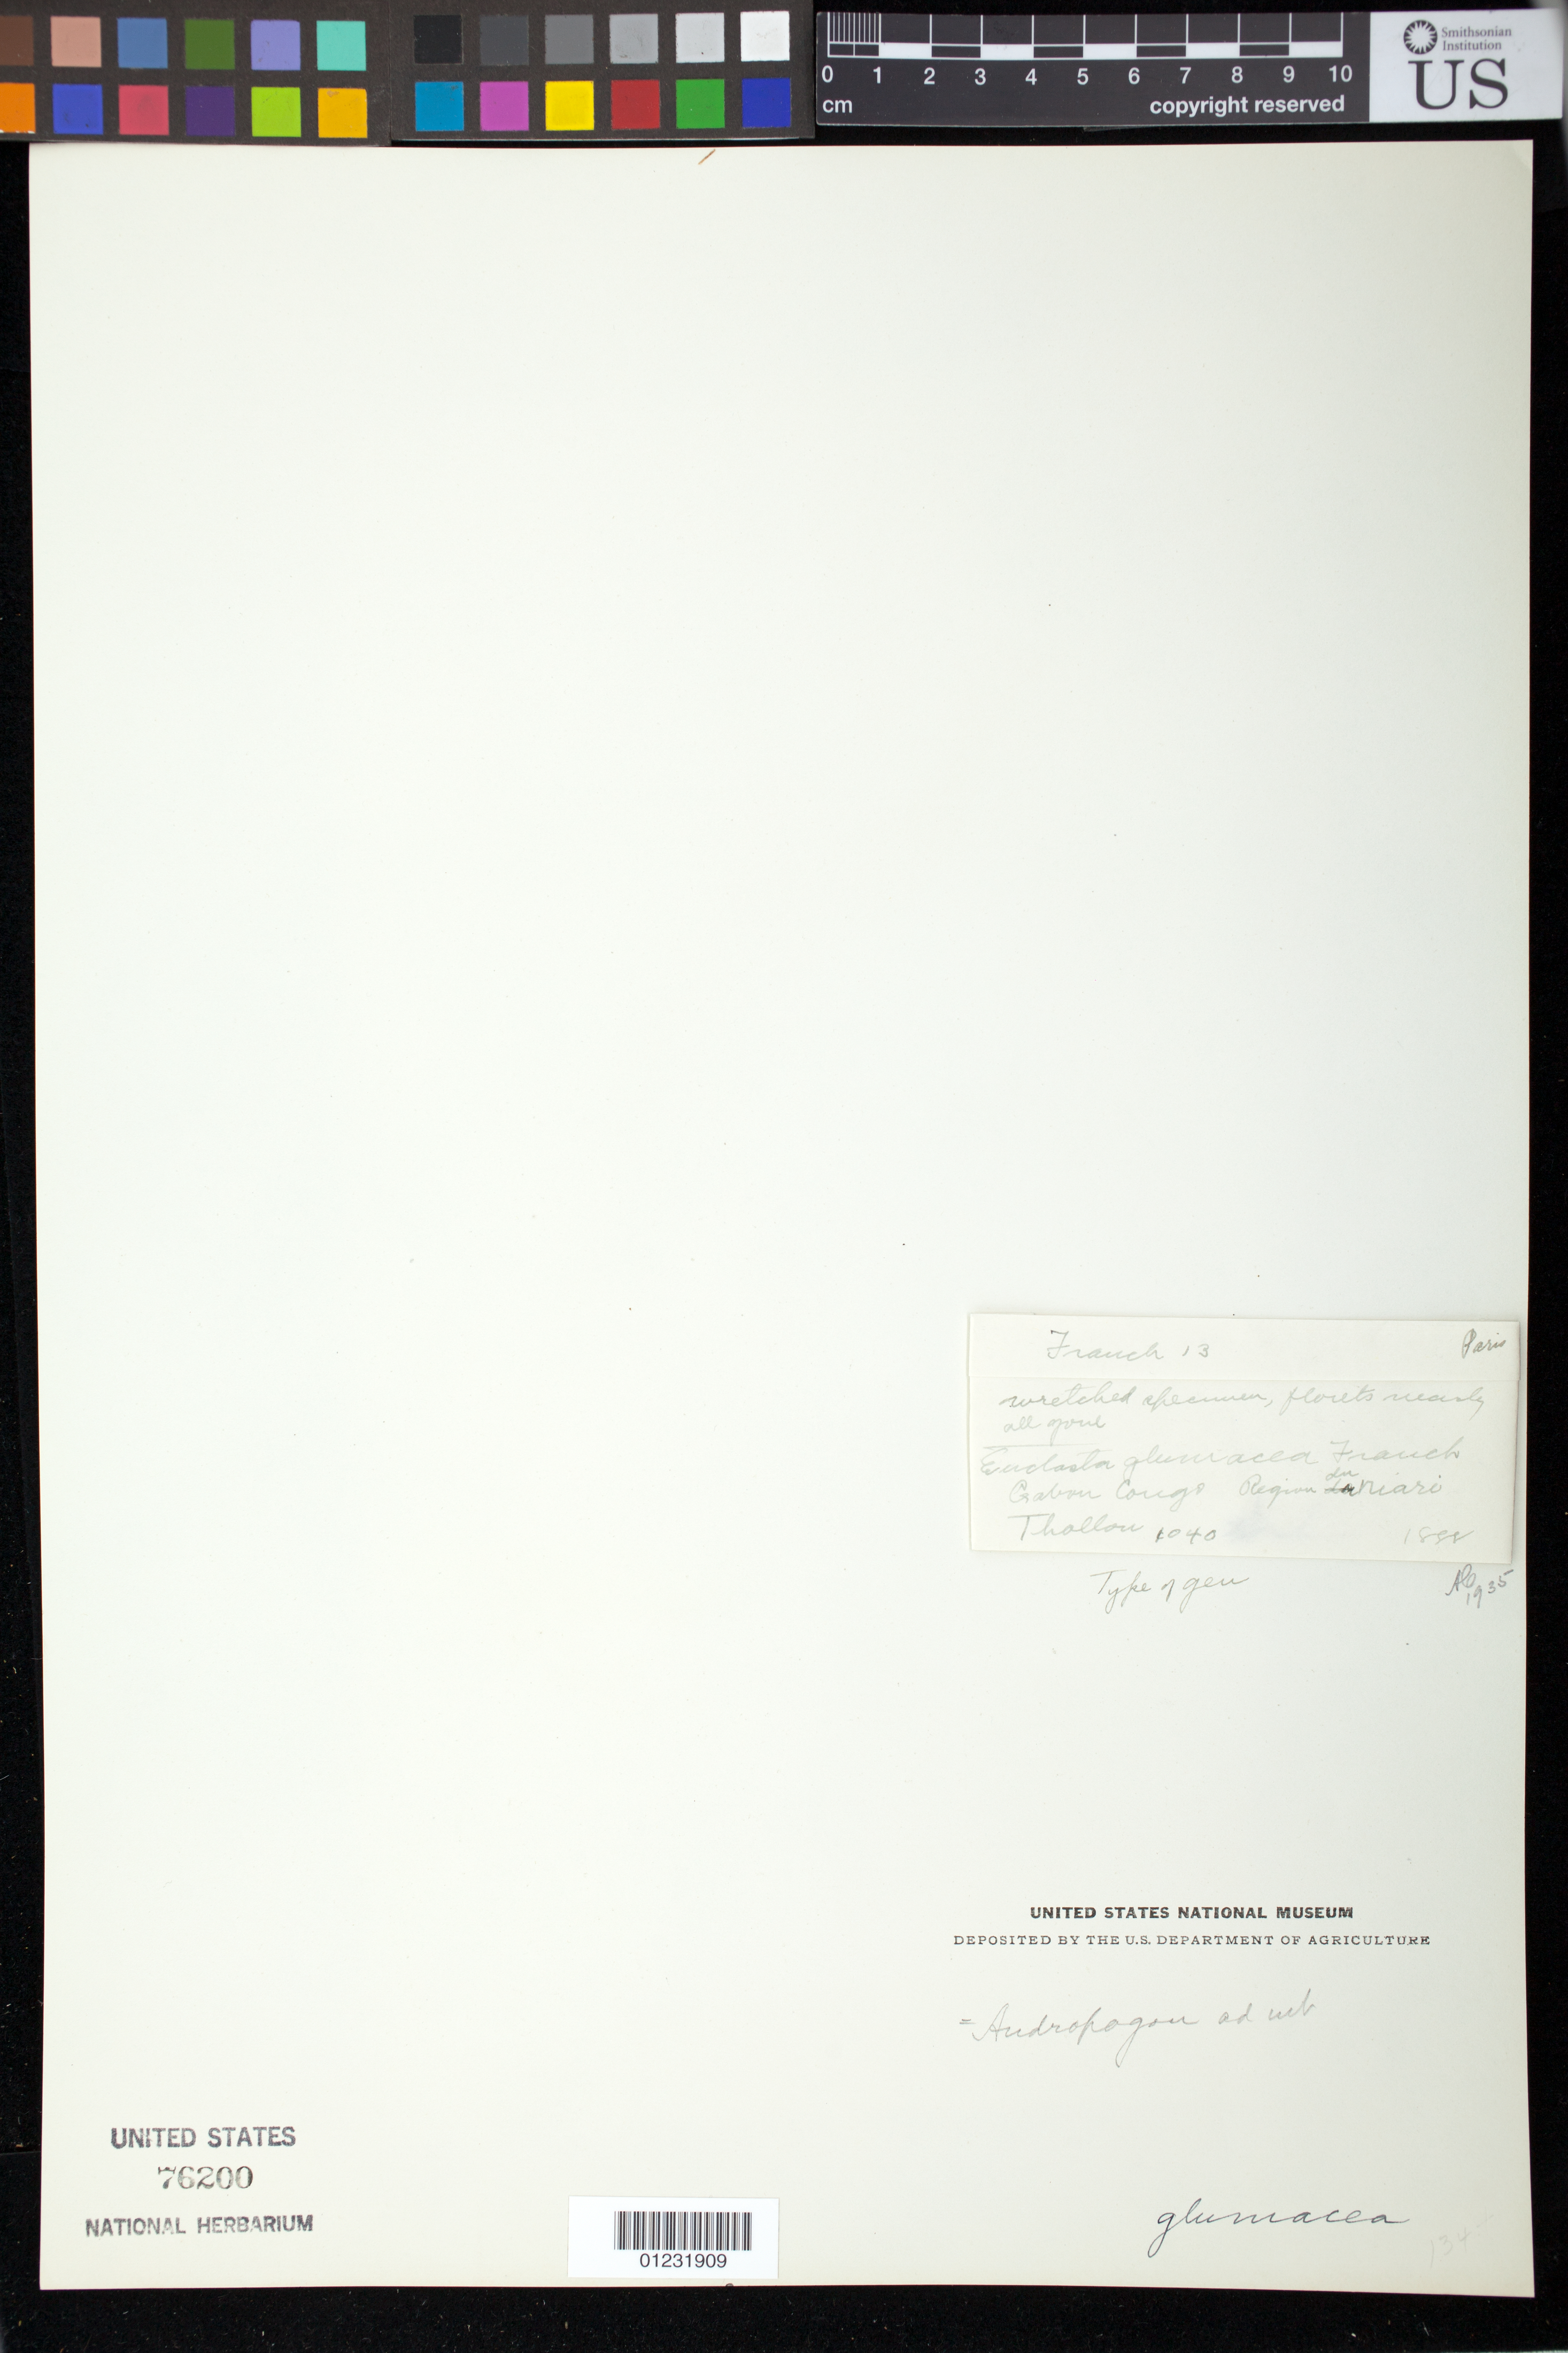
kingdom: Plantae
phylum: Tracheophyta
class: Liliopsida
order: Poales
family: Poaceae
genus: Euclasta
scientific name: Euclasta glumacea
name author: Franch.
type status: Syntype Fragment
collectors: F.-R. Thollon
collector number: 1040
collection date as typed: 1888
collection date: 1888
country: Congo, Republic of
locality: Gabon Congo, Region du Niari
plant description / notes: Fragmentary material of type specimen ex herb.Paris.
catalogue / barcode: US 76200